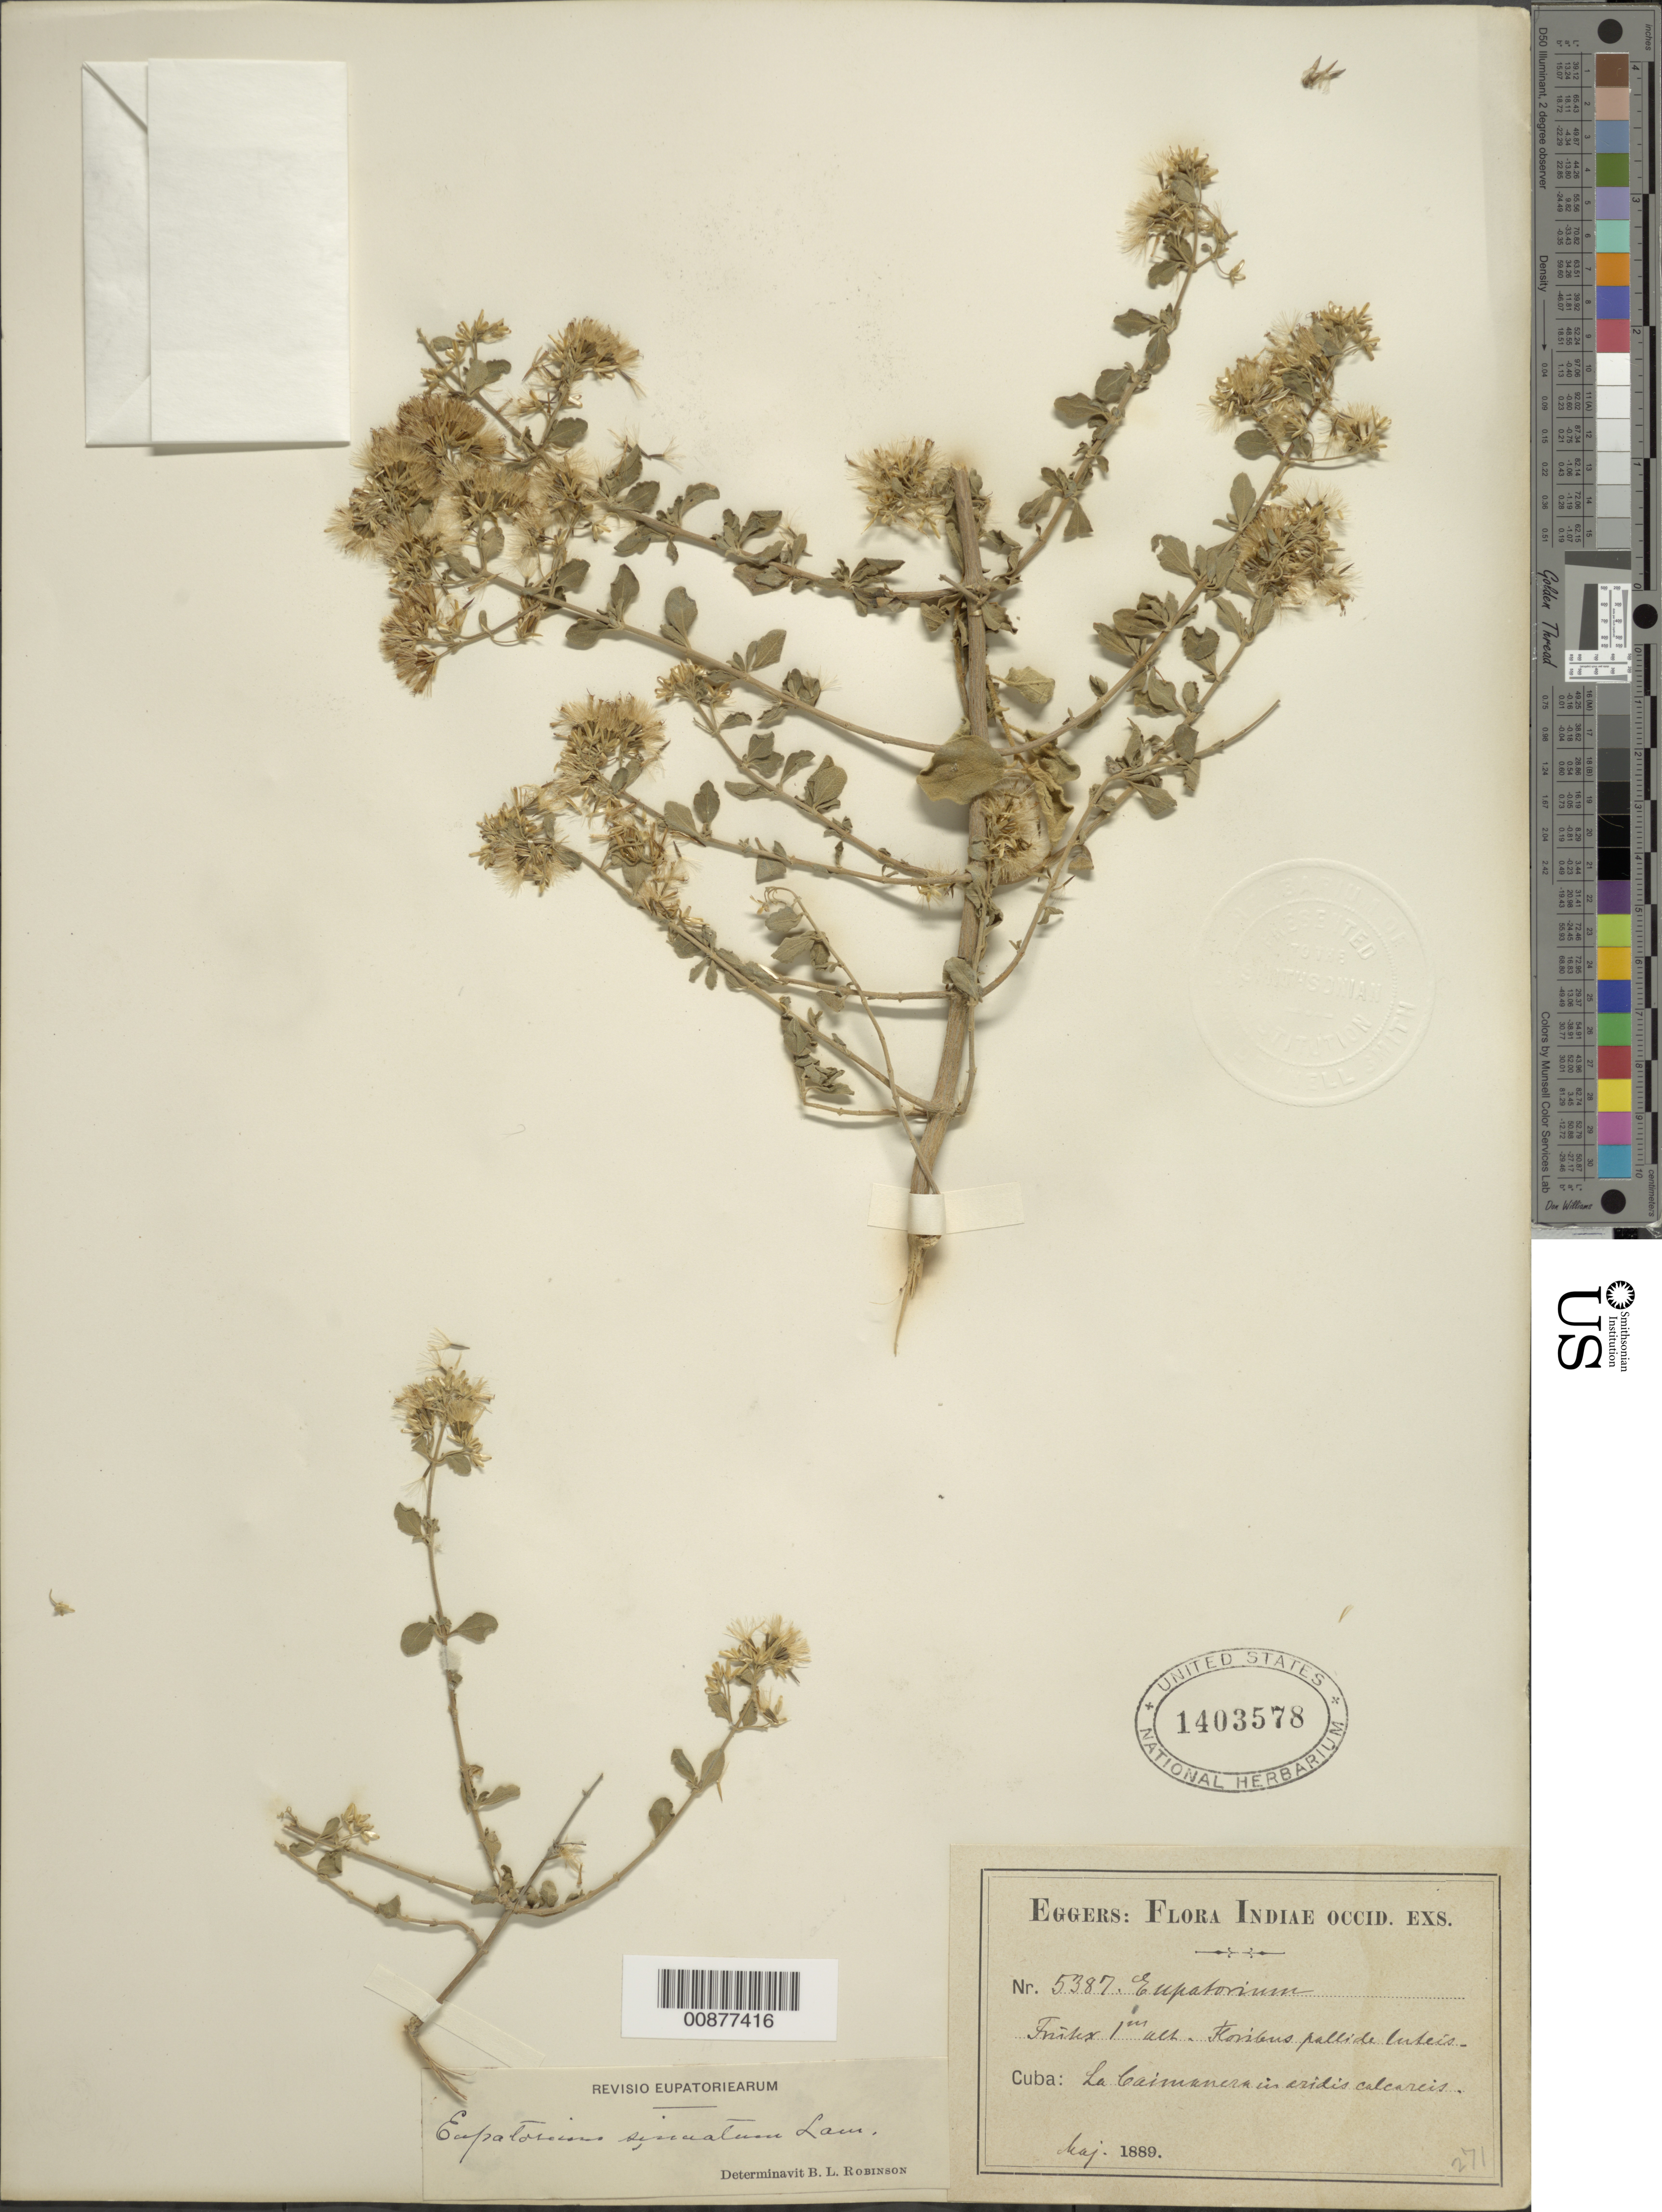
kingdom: Plantae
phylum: Tracheophyta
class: Magnoliopsida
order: Asterales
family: Asteraceae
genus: Chromolaena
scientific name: Chromolaena sinuata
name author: (Lam.) R.M. King & H. Rob.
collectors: H. F. A. von Eggers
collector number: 5387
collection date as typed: May 1889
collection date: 1889-05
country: Cuba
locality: La Caimanera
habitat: In aridis calcareis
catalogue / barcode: US 1403578